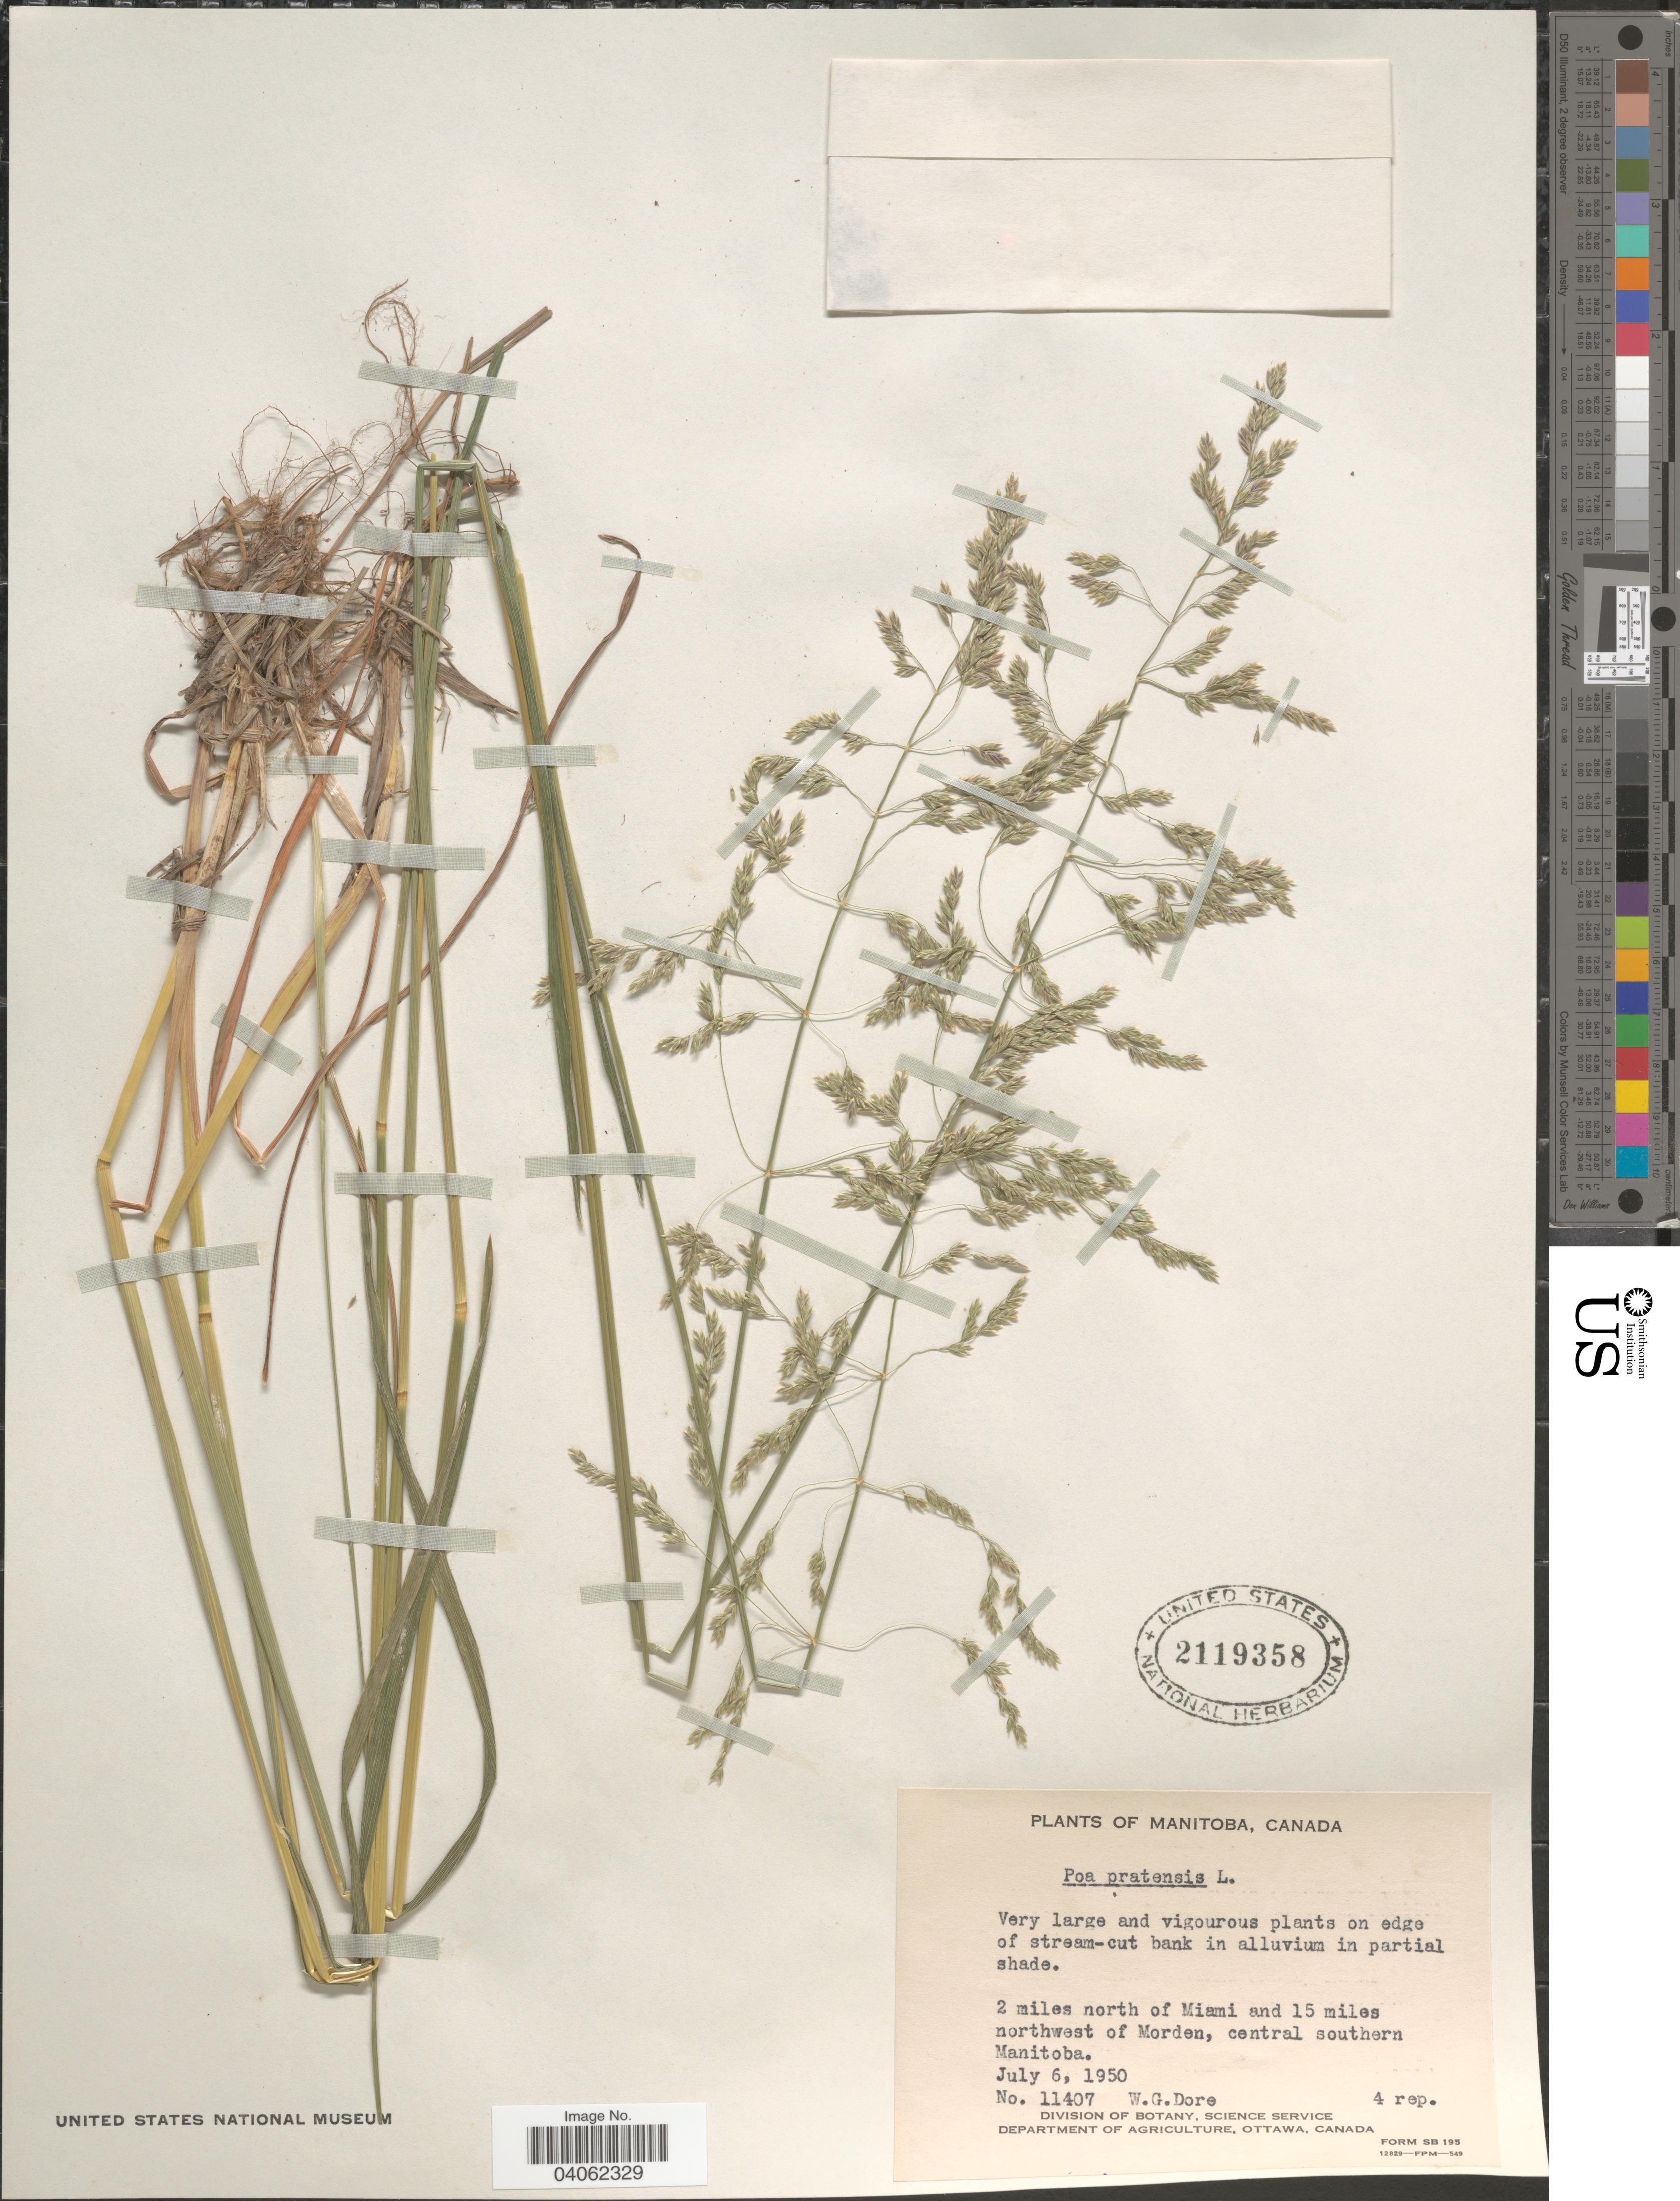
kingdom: Plantae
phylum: Tracheophyta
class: Liliopsida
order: Poales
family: Poaceae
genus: Poa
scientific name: Poa pratensis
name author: L.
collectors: W. Dore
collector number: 11407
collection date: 1950-07-06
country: Canada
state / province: Manitoba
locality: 2 miles north of Miami and 15 miles northwest of Morden, central southern Manitoba.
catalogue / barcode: US 2119358